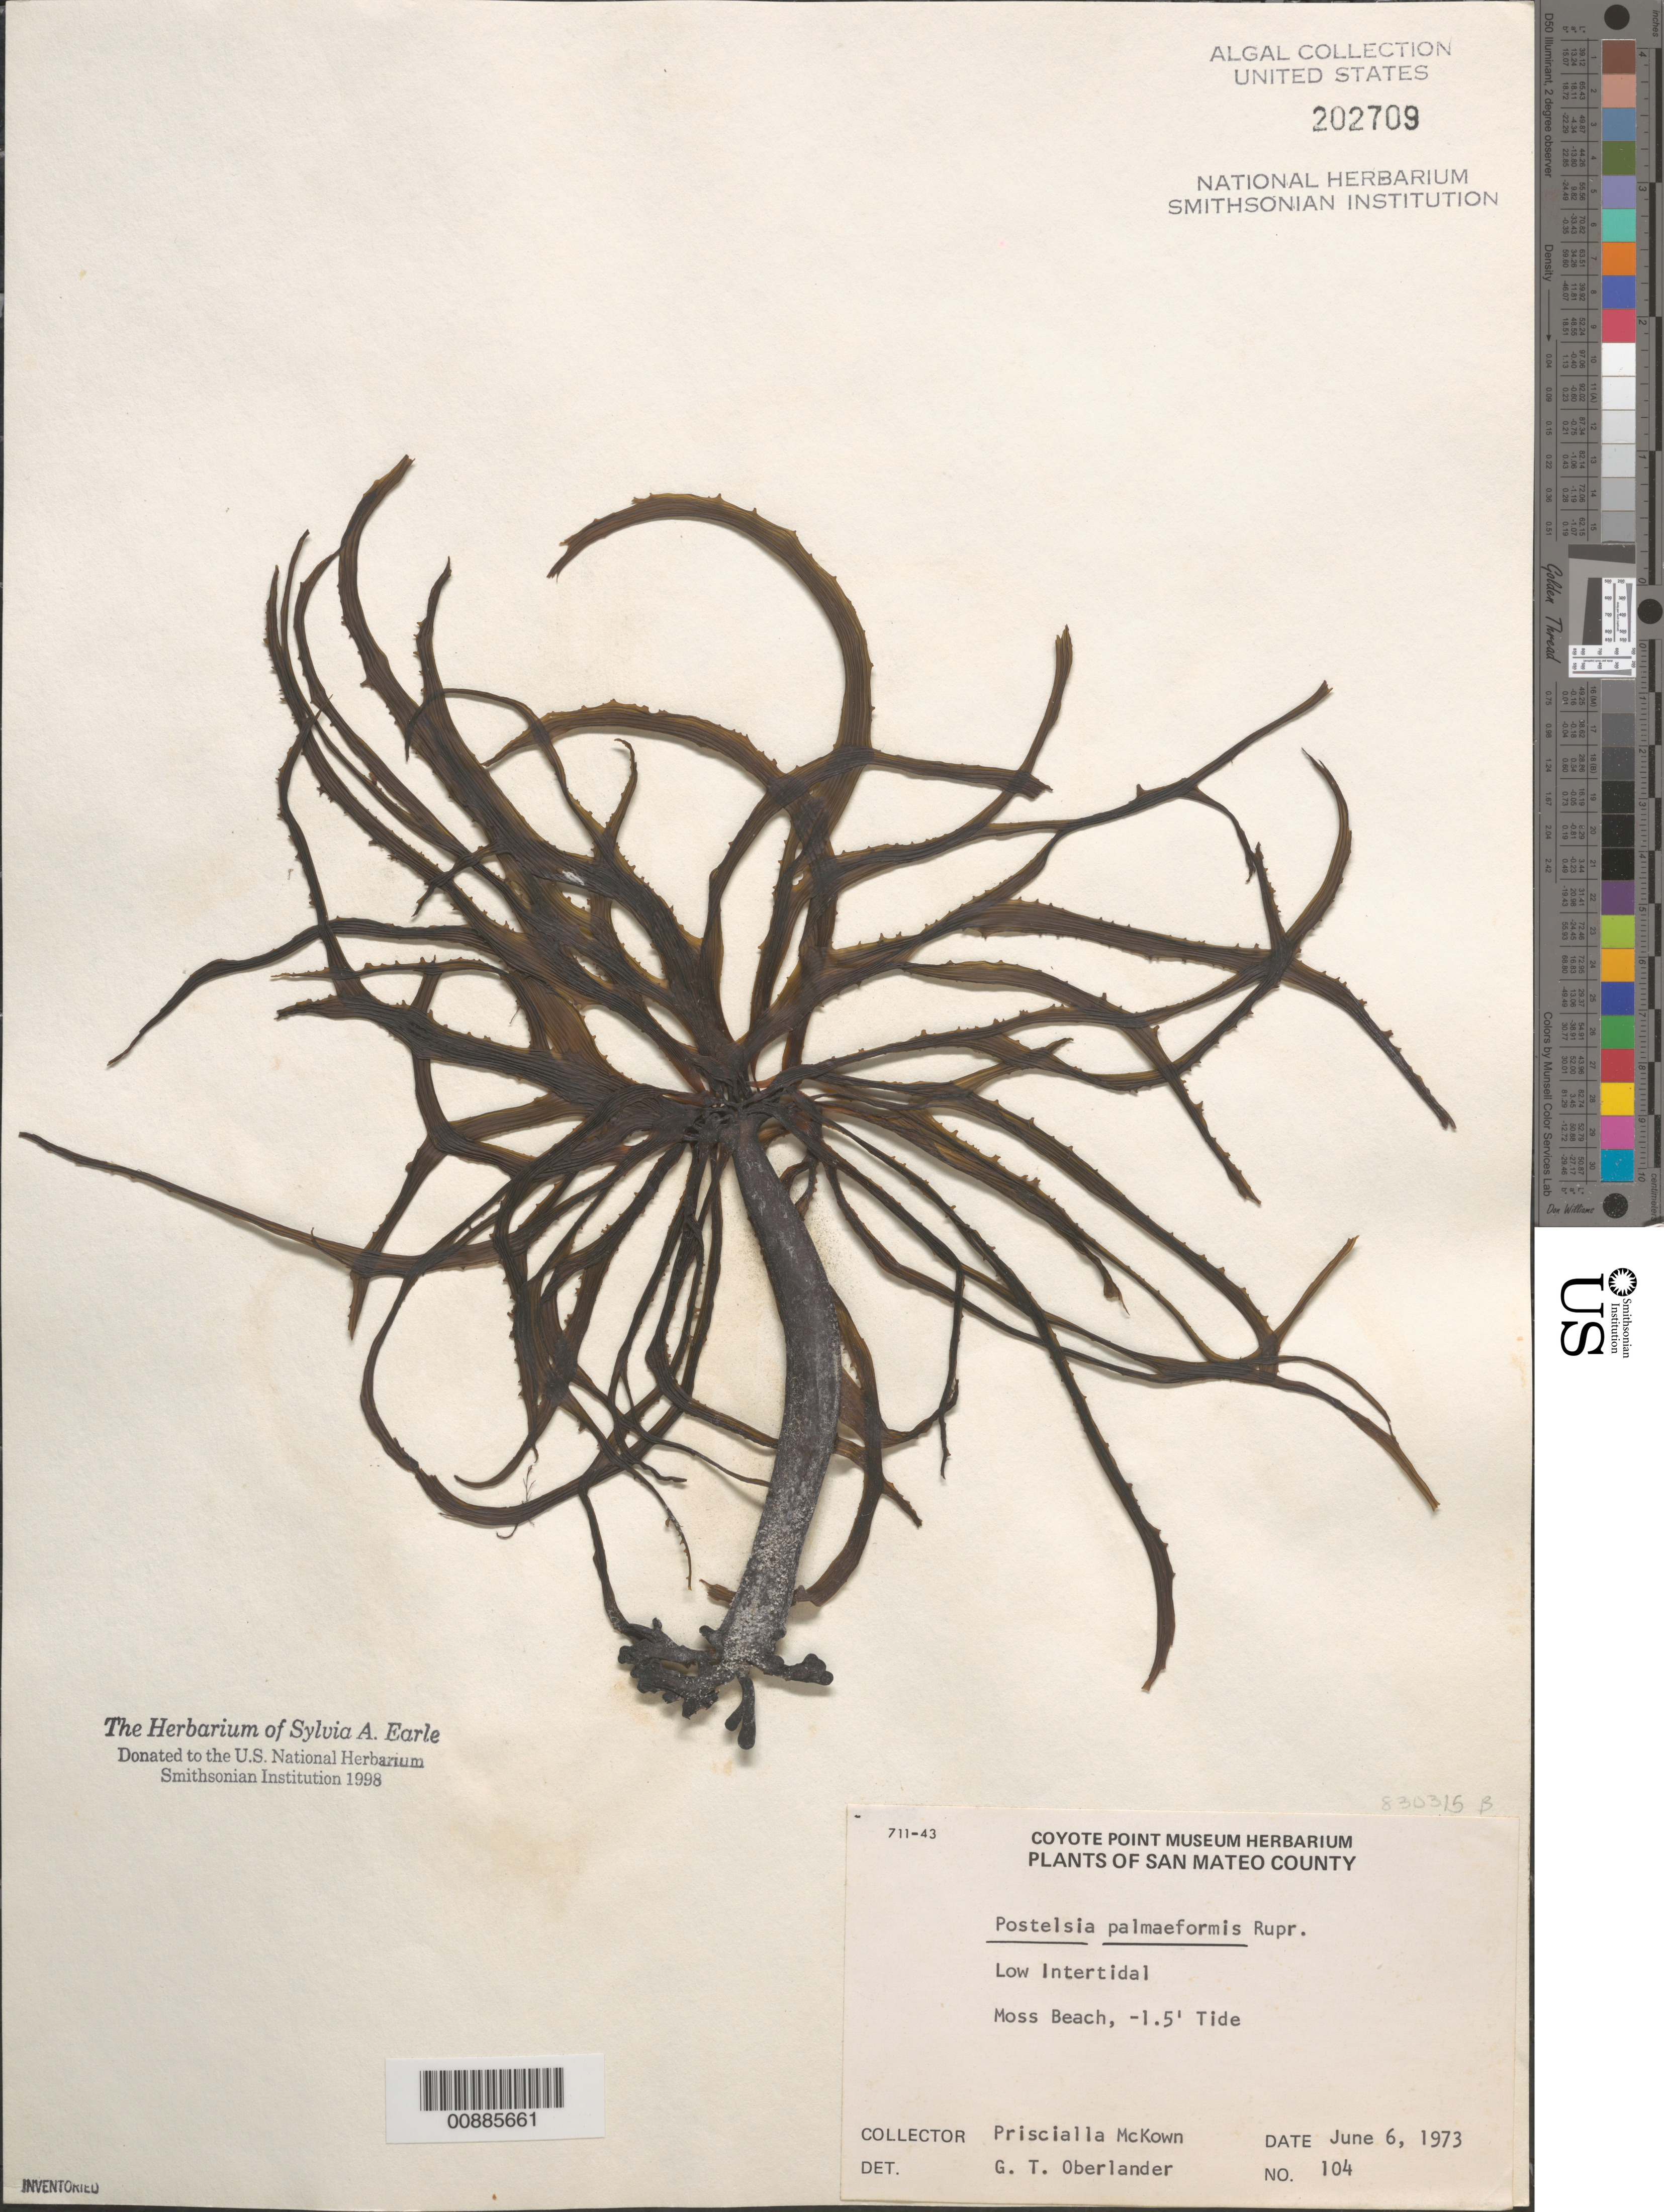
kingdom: Chromista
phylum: Ochrophyta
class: Phaeophyceae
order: Laminariales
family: Laminariaceae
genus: Postelsia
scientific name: Postelsia palmaeformis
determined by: Oberlander, G. T.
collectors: P. McKown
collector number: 104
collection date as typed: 06 Jun 1973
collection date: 1973-06-06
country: United States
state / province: California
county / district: San Mateo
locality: Moss Beach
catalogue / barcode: US 202709